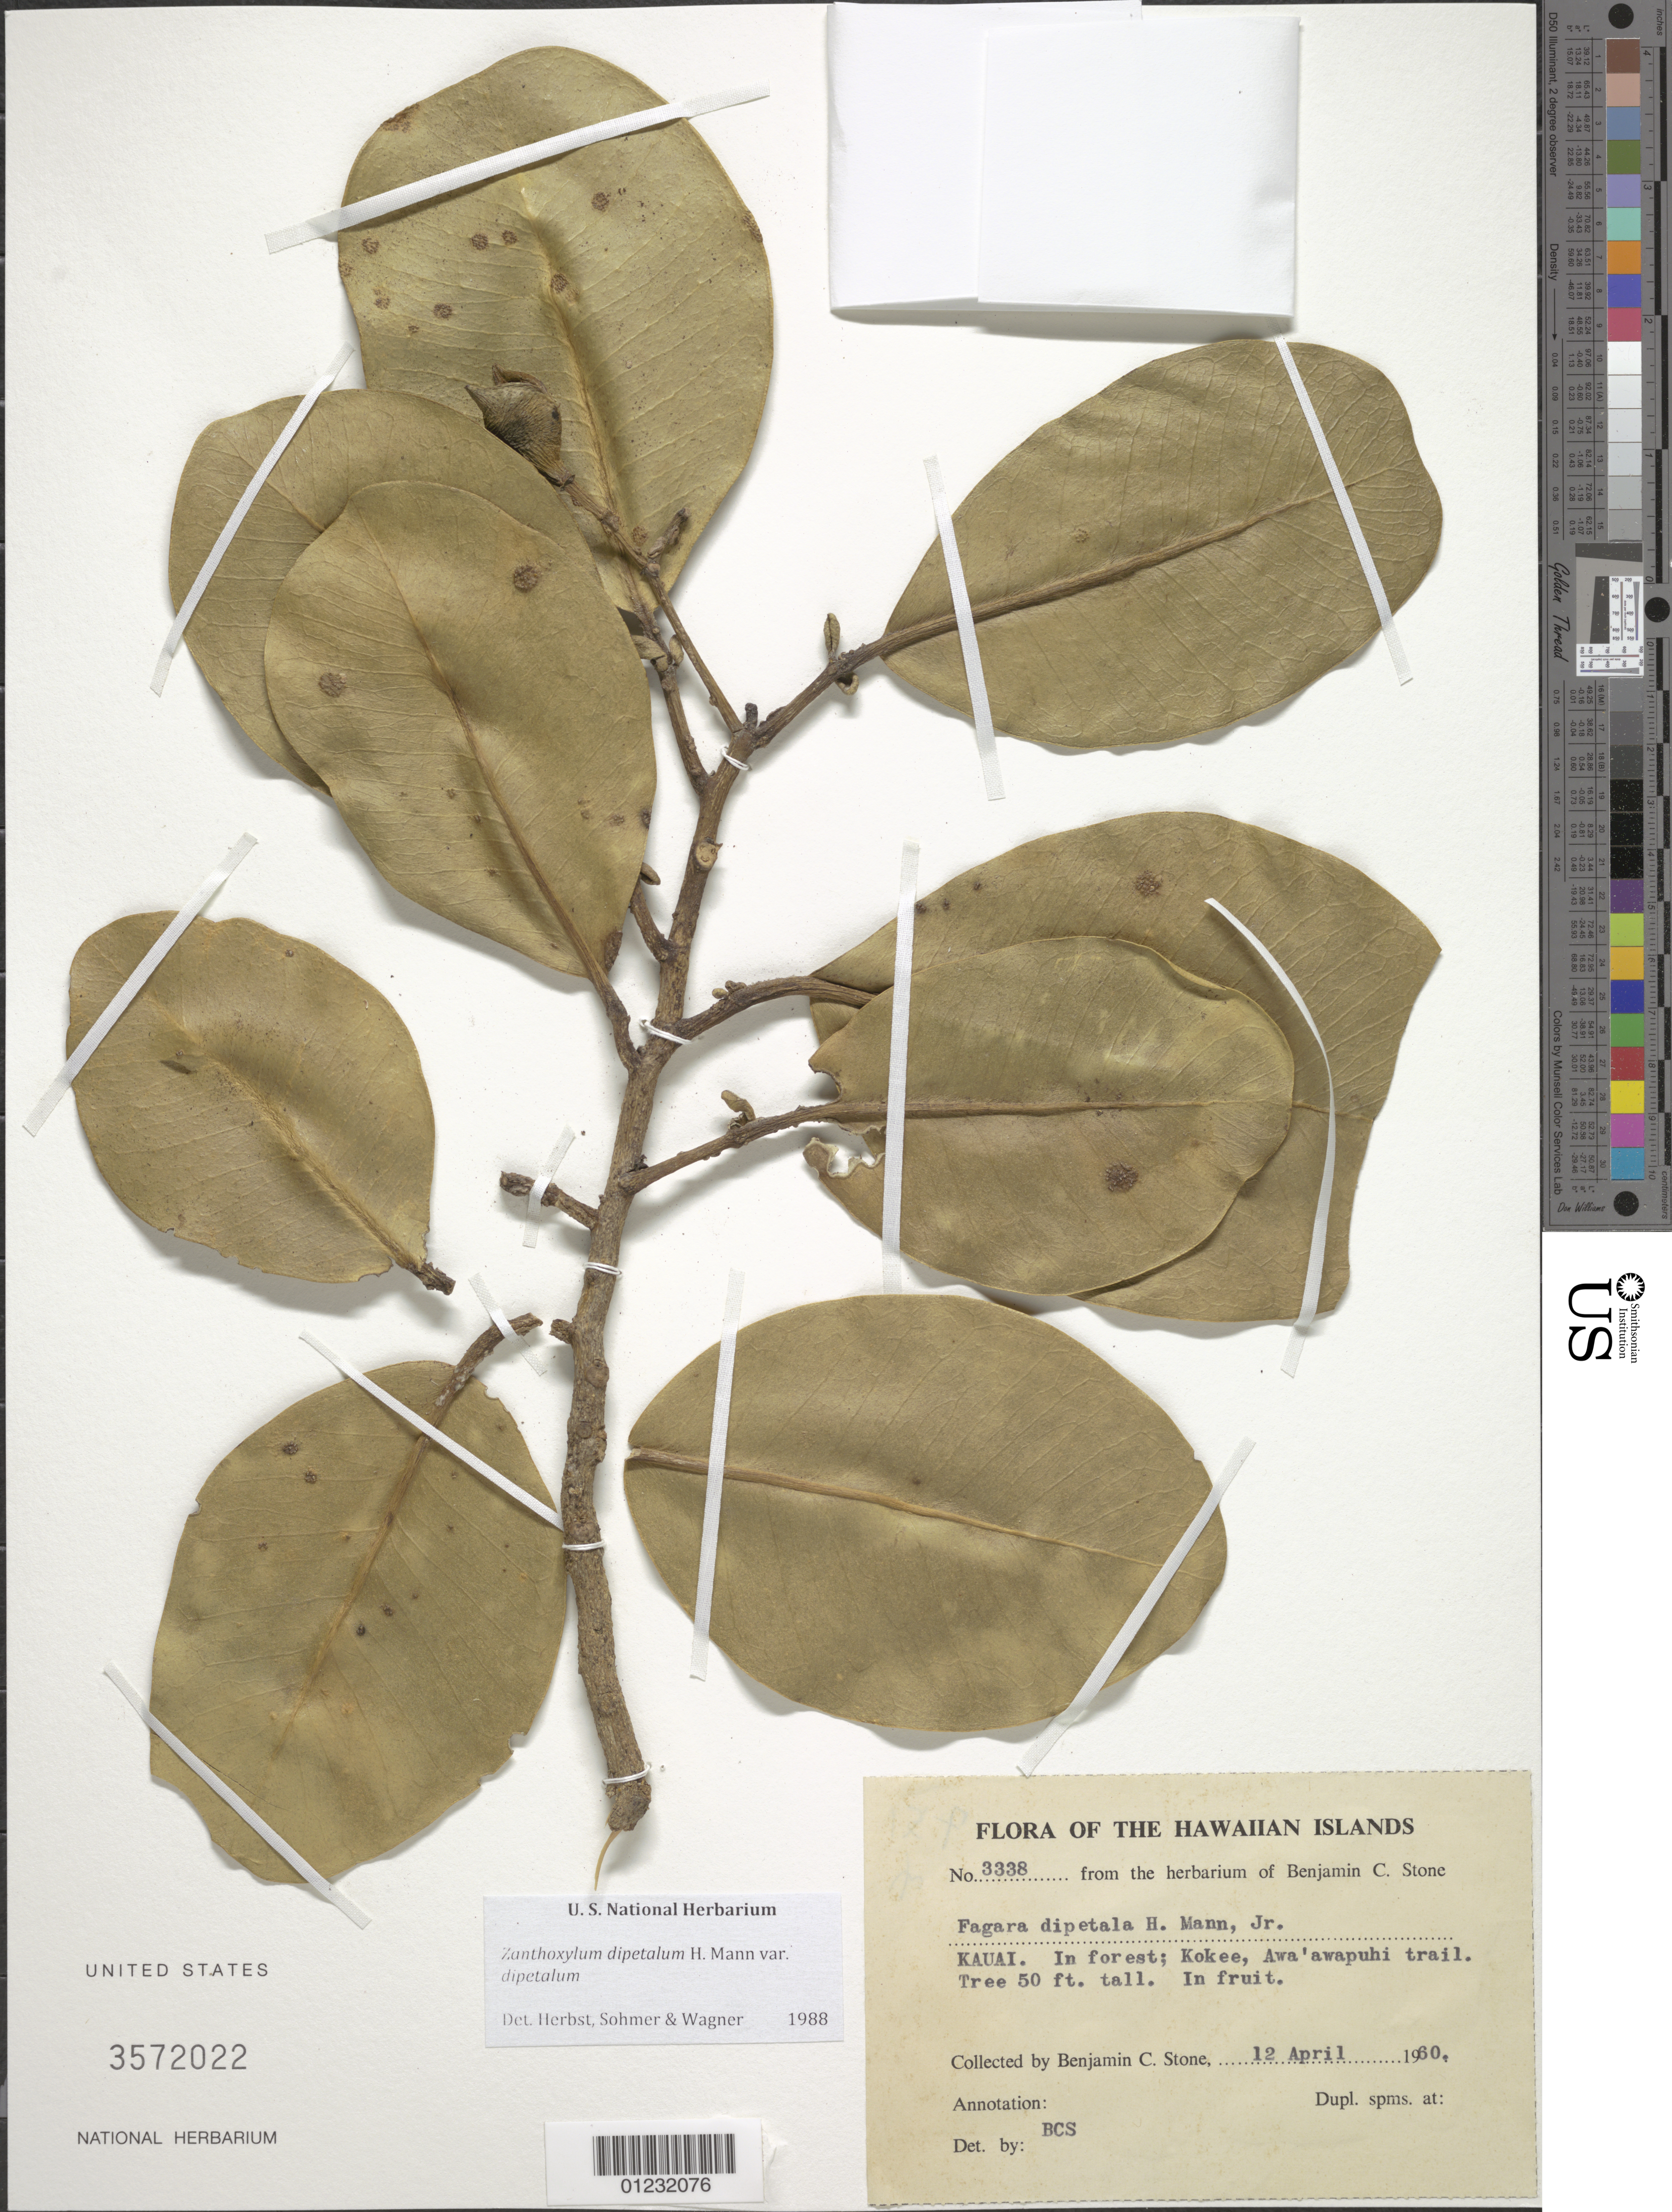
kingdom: Plantae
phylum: Tracheophyta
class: Magnoliopsida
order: Sapindales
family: Rutaceae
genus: Zanthoxylum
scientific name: Zanthoxylum dipetalum var. dipetalum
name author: H. Mann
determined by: Herbst, D. R.; Sohmer, S. H.; Wagner, W. L.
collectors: B. C. Stone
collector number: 3338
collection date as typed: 12 Apr 1960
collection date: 1960-04-12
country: United States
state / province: Hawaii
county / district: Kaui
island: Kaua'i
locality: Kokee. Awa'awapuhiu trail.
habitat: In forest.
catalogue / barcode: US 3572022